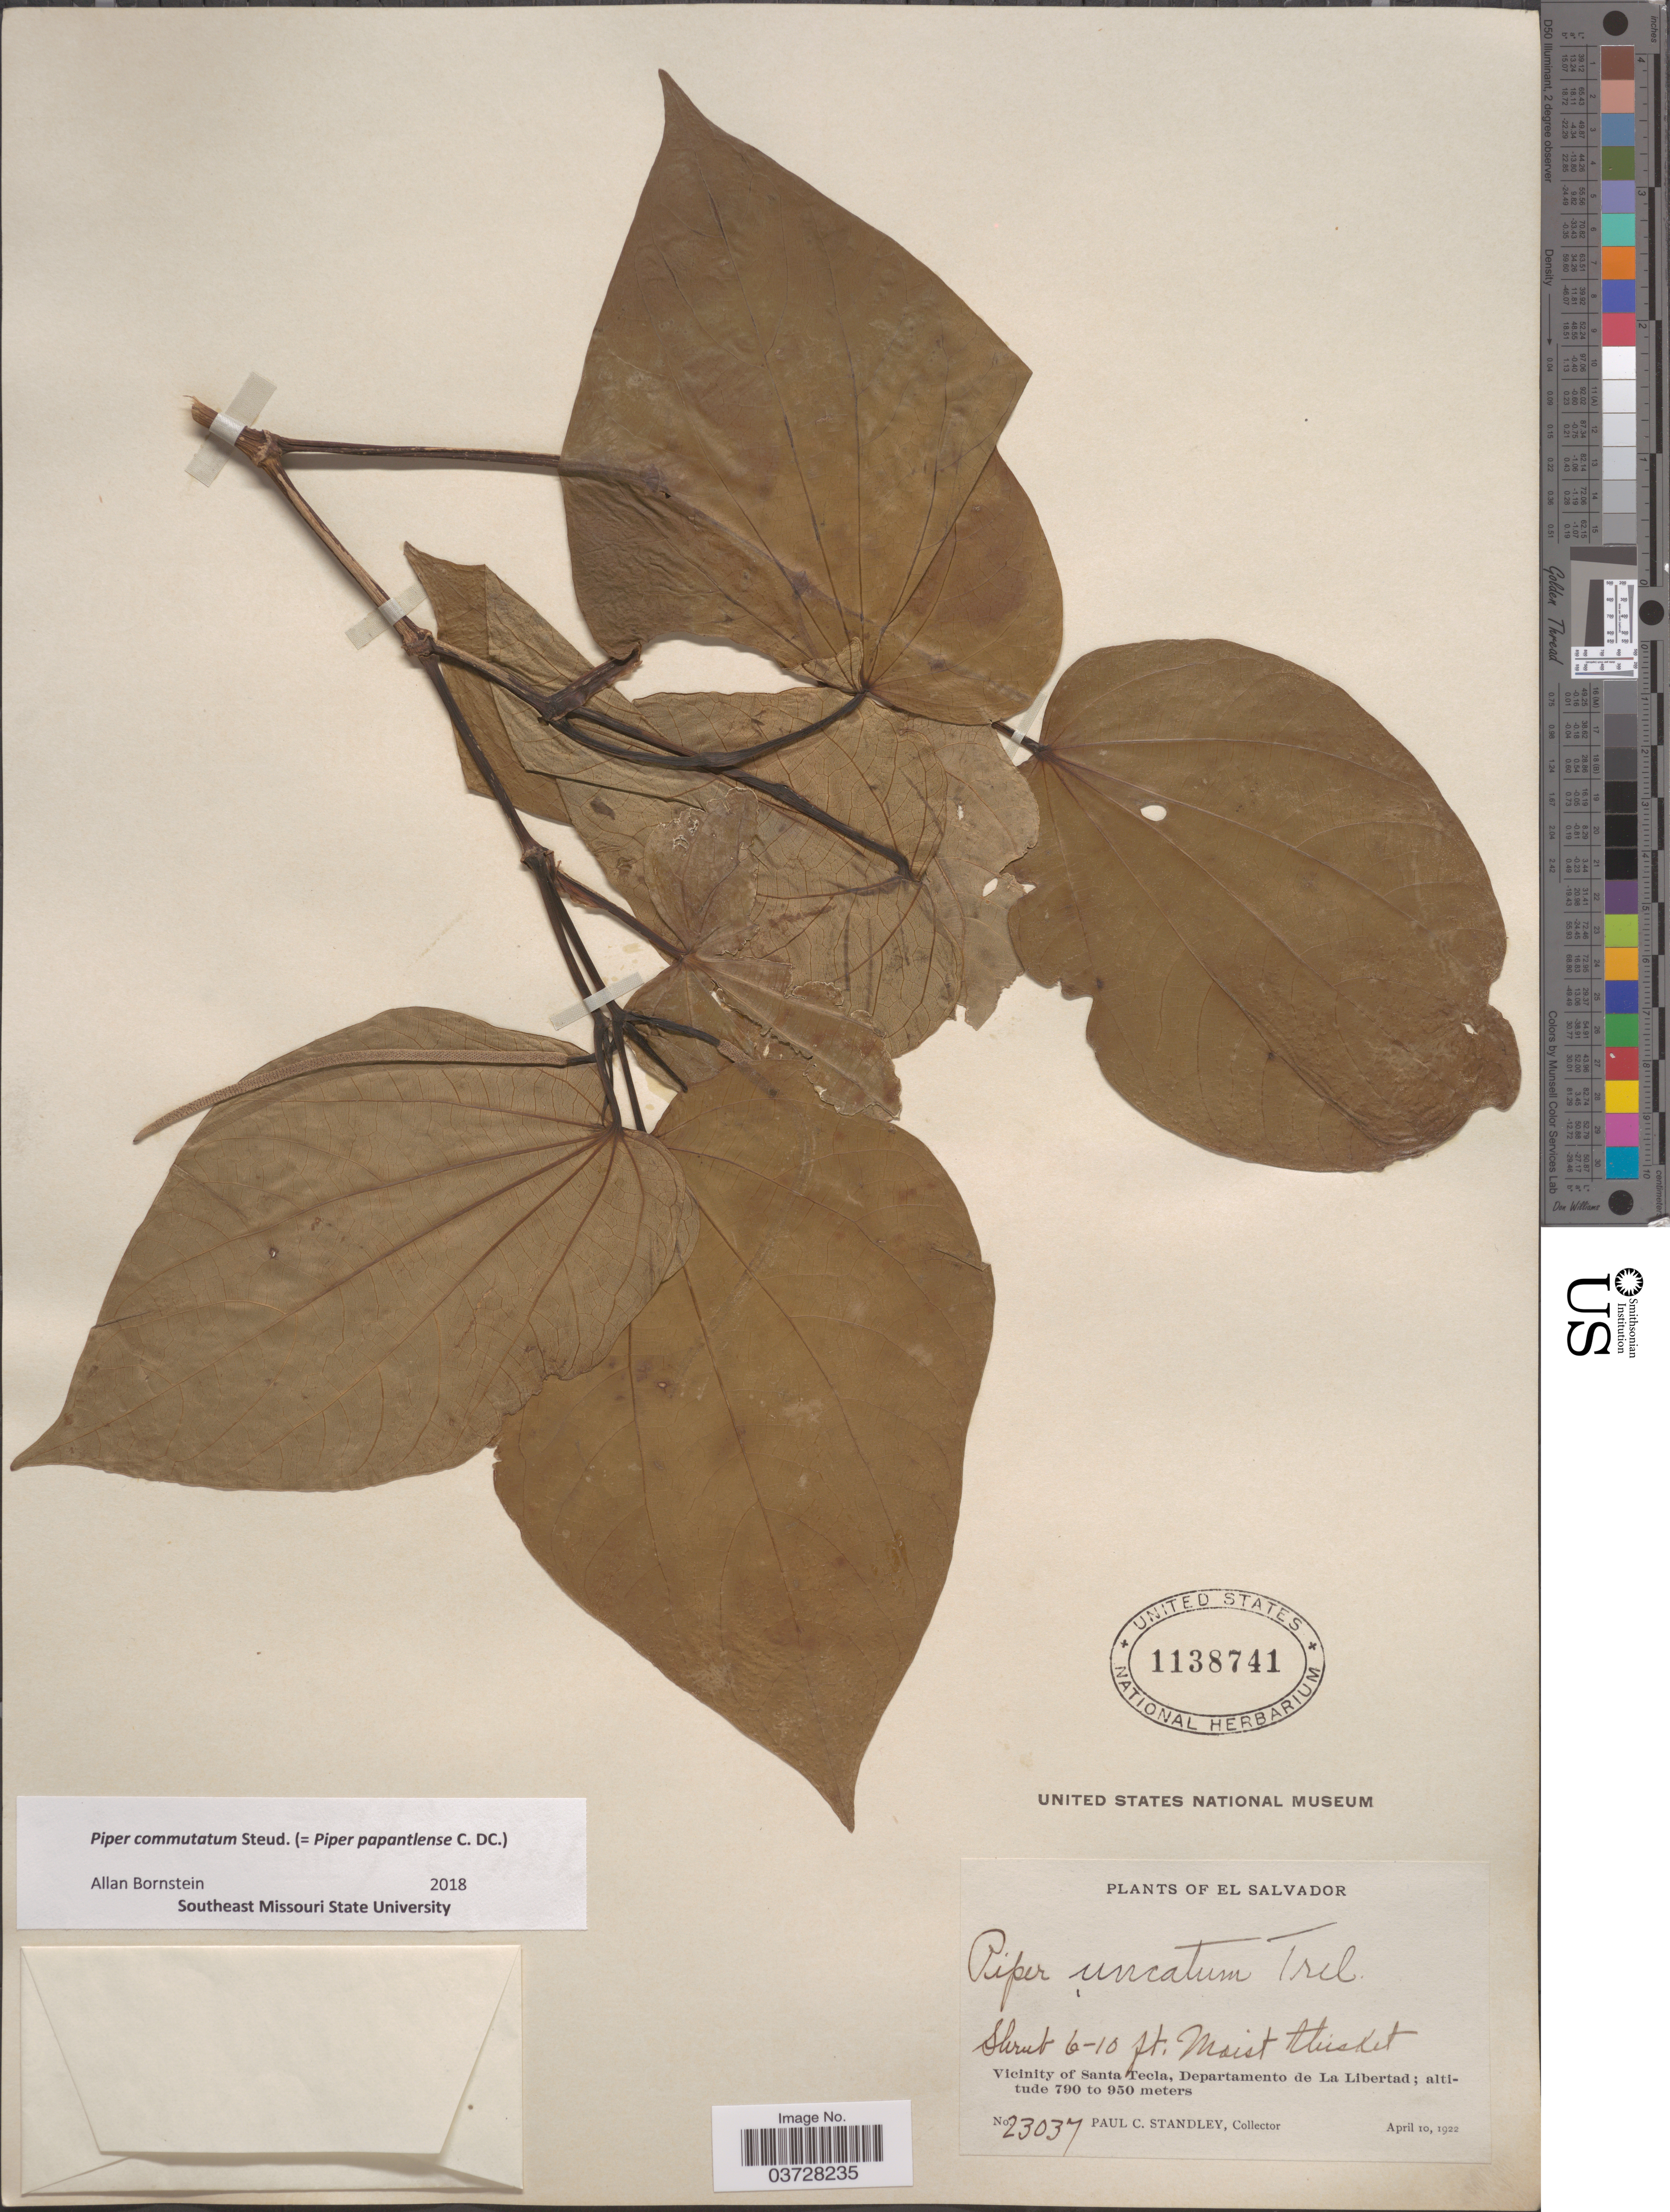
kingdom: Plantae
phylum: Tracheophyta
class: Magnoliopsida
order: Piperales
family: Piperaceae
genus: Piper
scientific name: Piper commutatum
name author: Steud.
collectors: P. C. Standley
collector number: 23037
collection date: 1922-04-10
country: El Salvador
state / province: La Libertad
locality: Vicinity of Santa Tecla, Departamento de La Libertad.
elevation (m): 790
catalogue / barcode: US 1138741